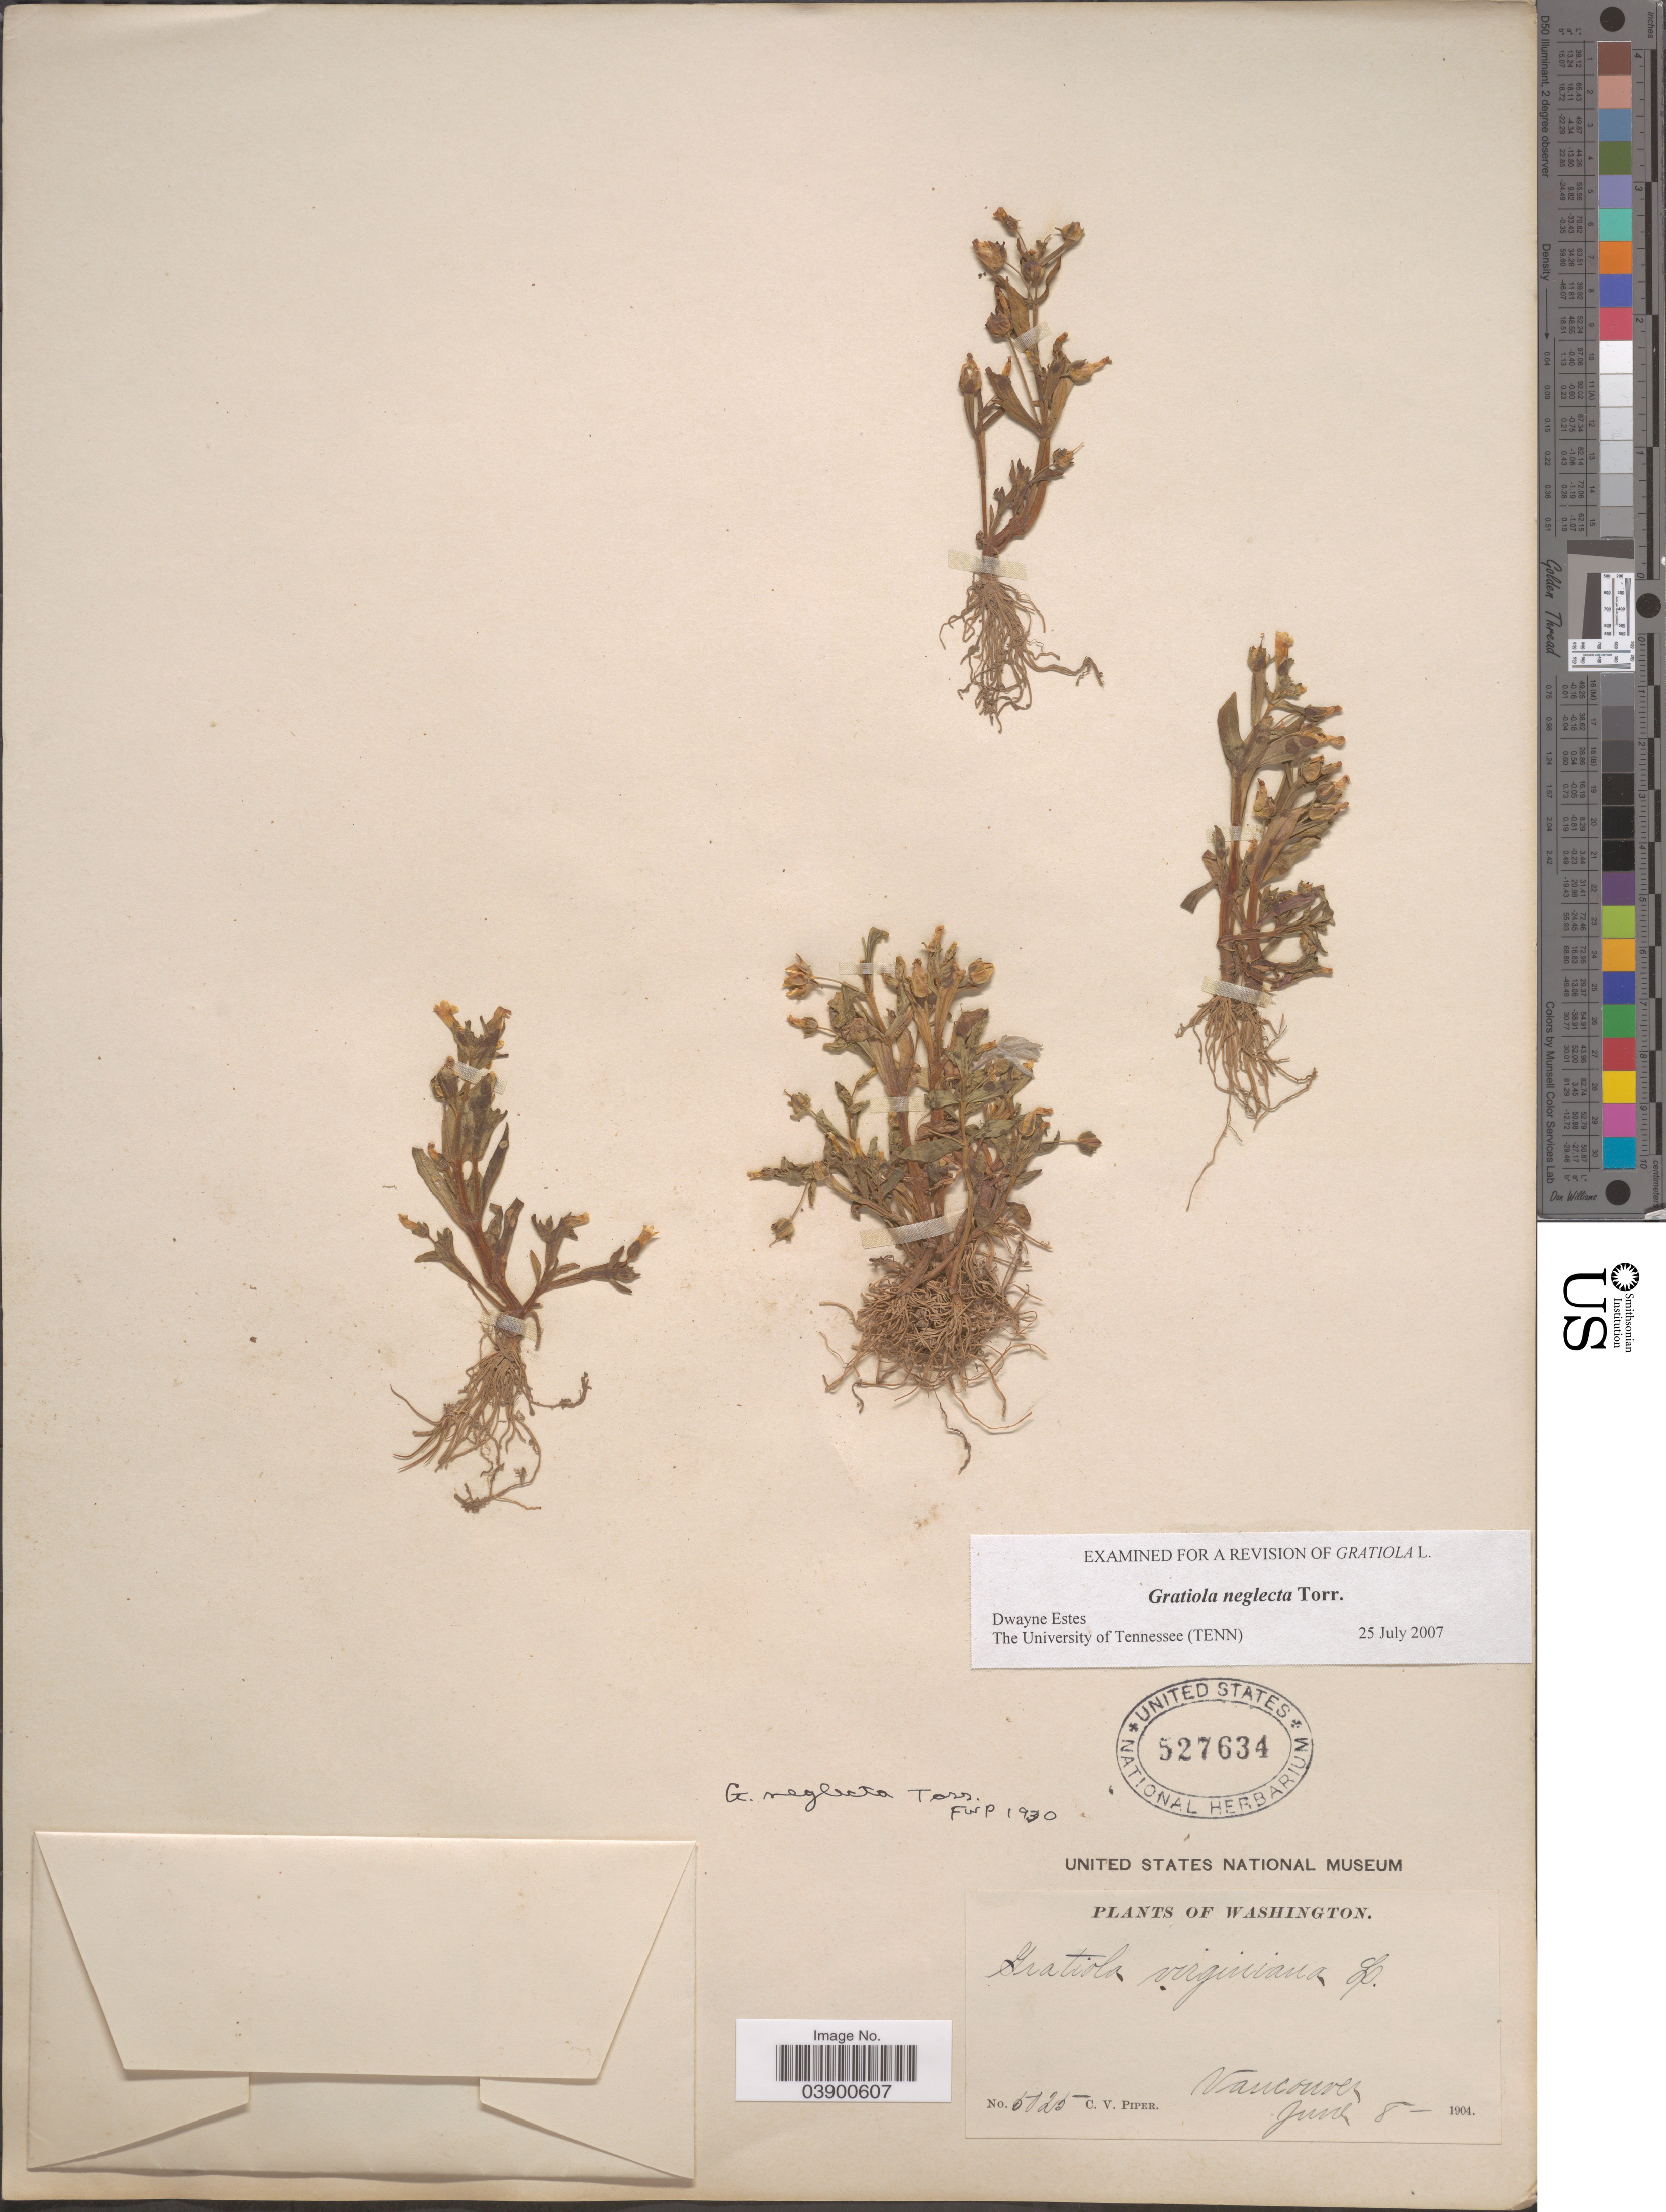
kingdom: Plantae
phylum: Tracheophyta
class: Magnoliopsida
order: Lamiales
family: Plantaginaceae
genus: Gratiola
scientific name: Gratiola neglecta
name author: Torr.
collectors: C. V. Piper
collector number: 6025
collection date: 1904-06-08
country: United States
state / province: Washington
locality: Vancouver.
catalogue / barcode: US 527634